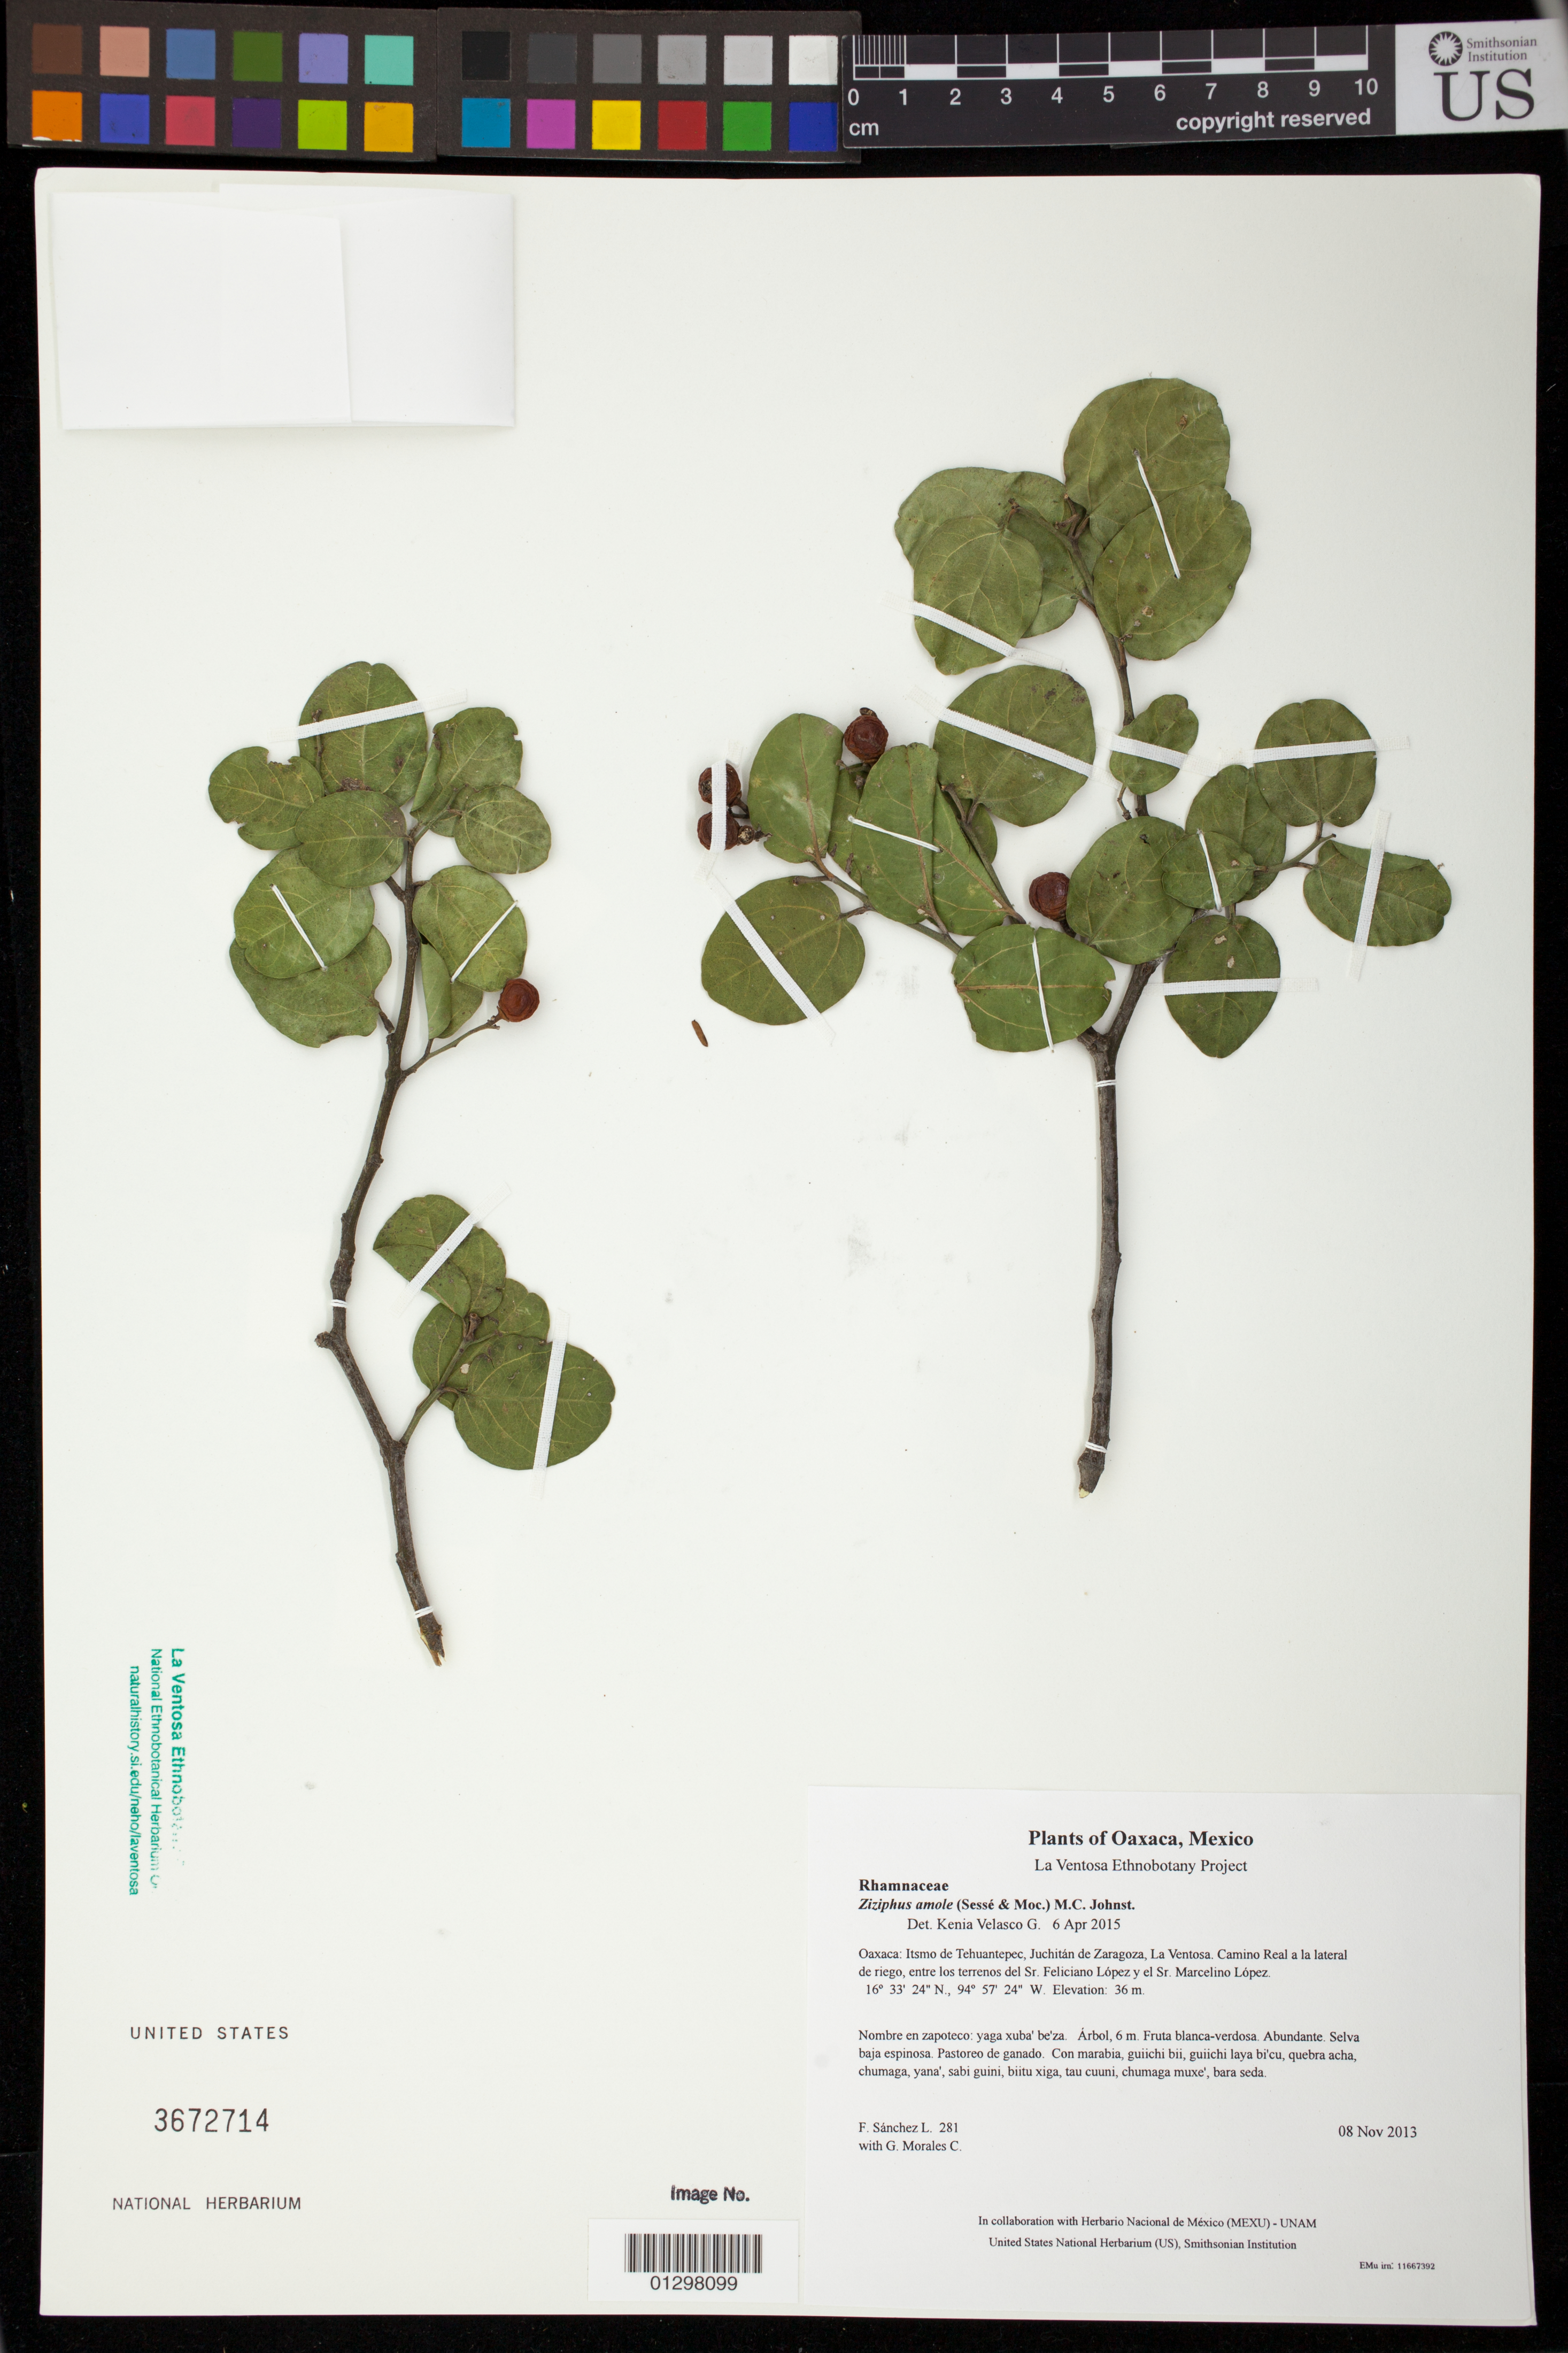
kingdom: Plantae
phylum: Tracheophyta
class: Magnoliopsida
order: Rosales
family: Rhamnaceae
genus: Sarcomphalus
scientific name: Sarcomphalus amole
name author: (Sessé & Moc.) Hauenschild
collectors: F. Sánchez L. & G. Morales C.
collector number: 281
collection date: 2013-11-08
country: Mexico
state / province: Oaxaca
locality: Itsmo de Tehuantepec, Juchitán de Zaragoza, La Ventosa. Camino Real a la lateral de riego, entre los terrenos del Sr. Feliciano López y el Sr. Marcelino López.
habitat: Selva baja espinosa. Pastoreo de ganado.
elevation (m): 36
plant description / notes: JEBOT, MEXU, SIPI, US; Yaga. 6 m. Cuaananaxhi naquichi-naguchi. Stale.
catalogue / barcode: US 3672714